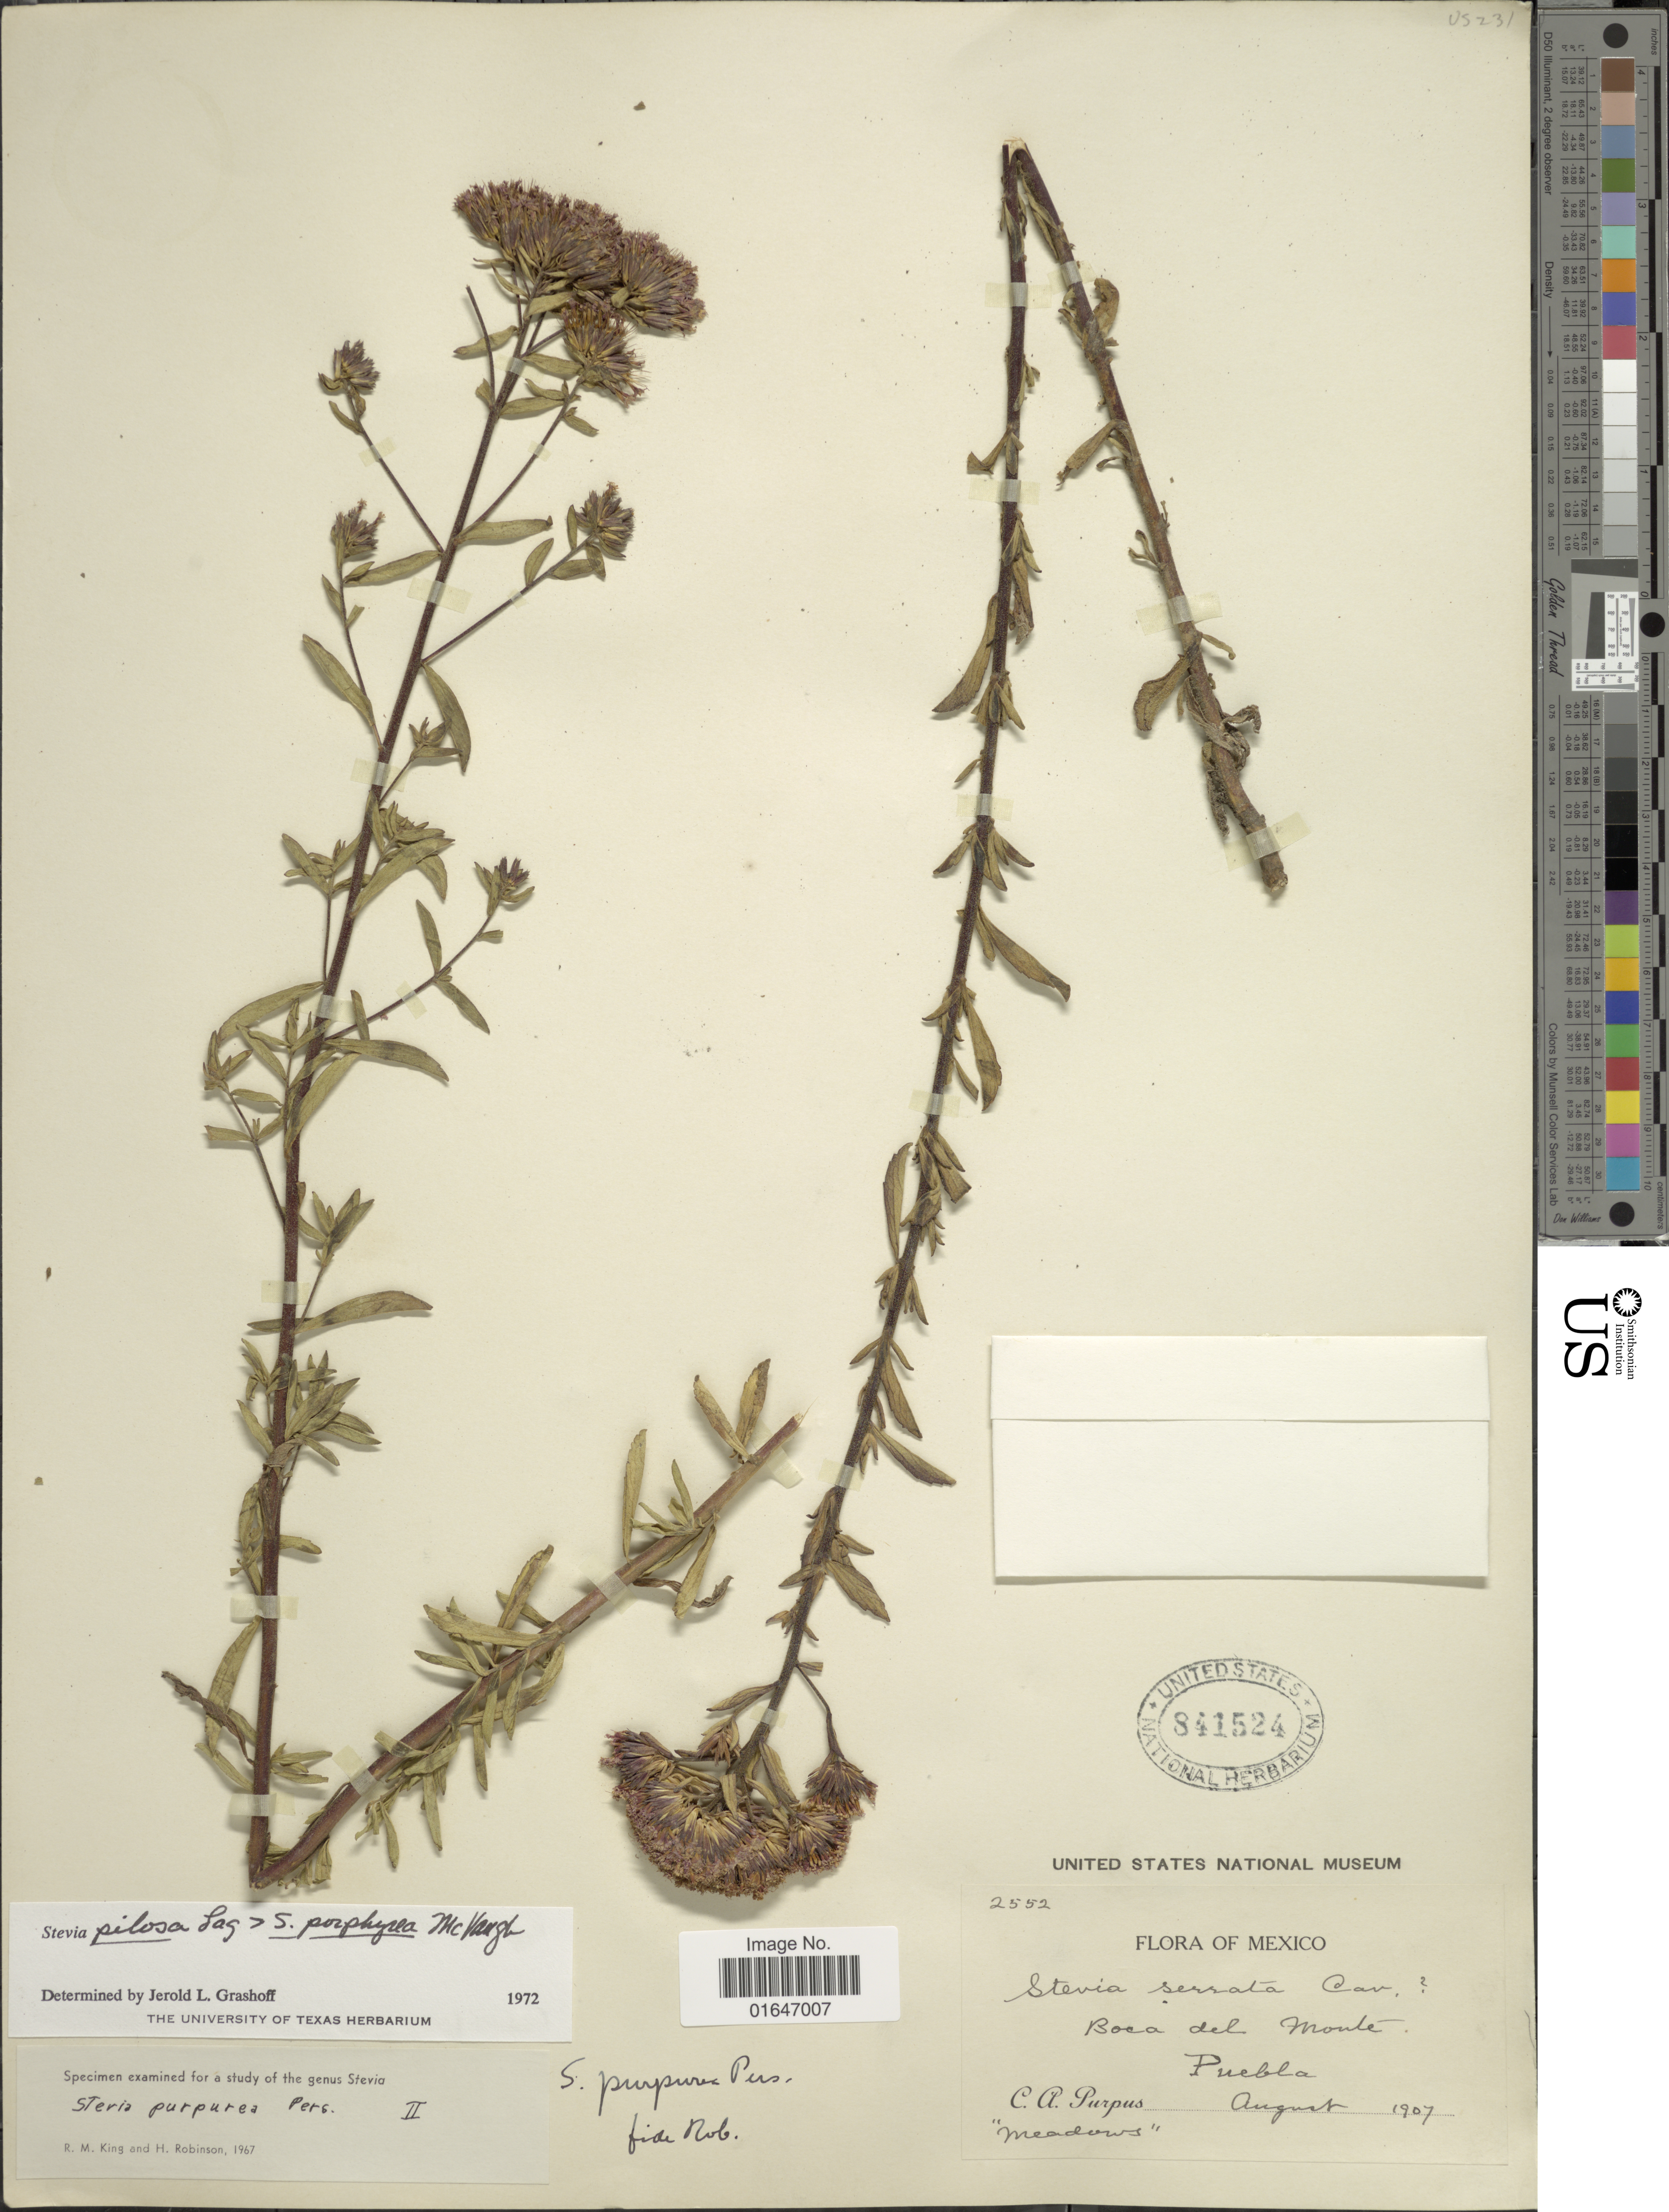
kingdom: Plantae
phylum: Tracheophyta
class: Magnoliopsida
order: Asterales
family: Asteraceae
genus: Stevia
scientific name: Stevia pilosa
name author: Lag.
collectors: C. A. Purpus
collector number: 2552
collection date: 1907-08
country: Mexico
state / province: Puebla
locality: Boca del Monte.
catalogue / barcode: US 841524